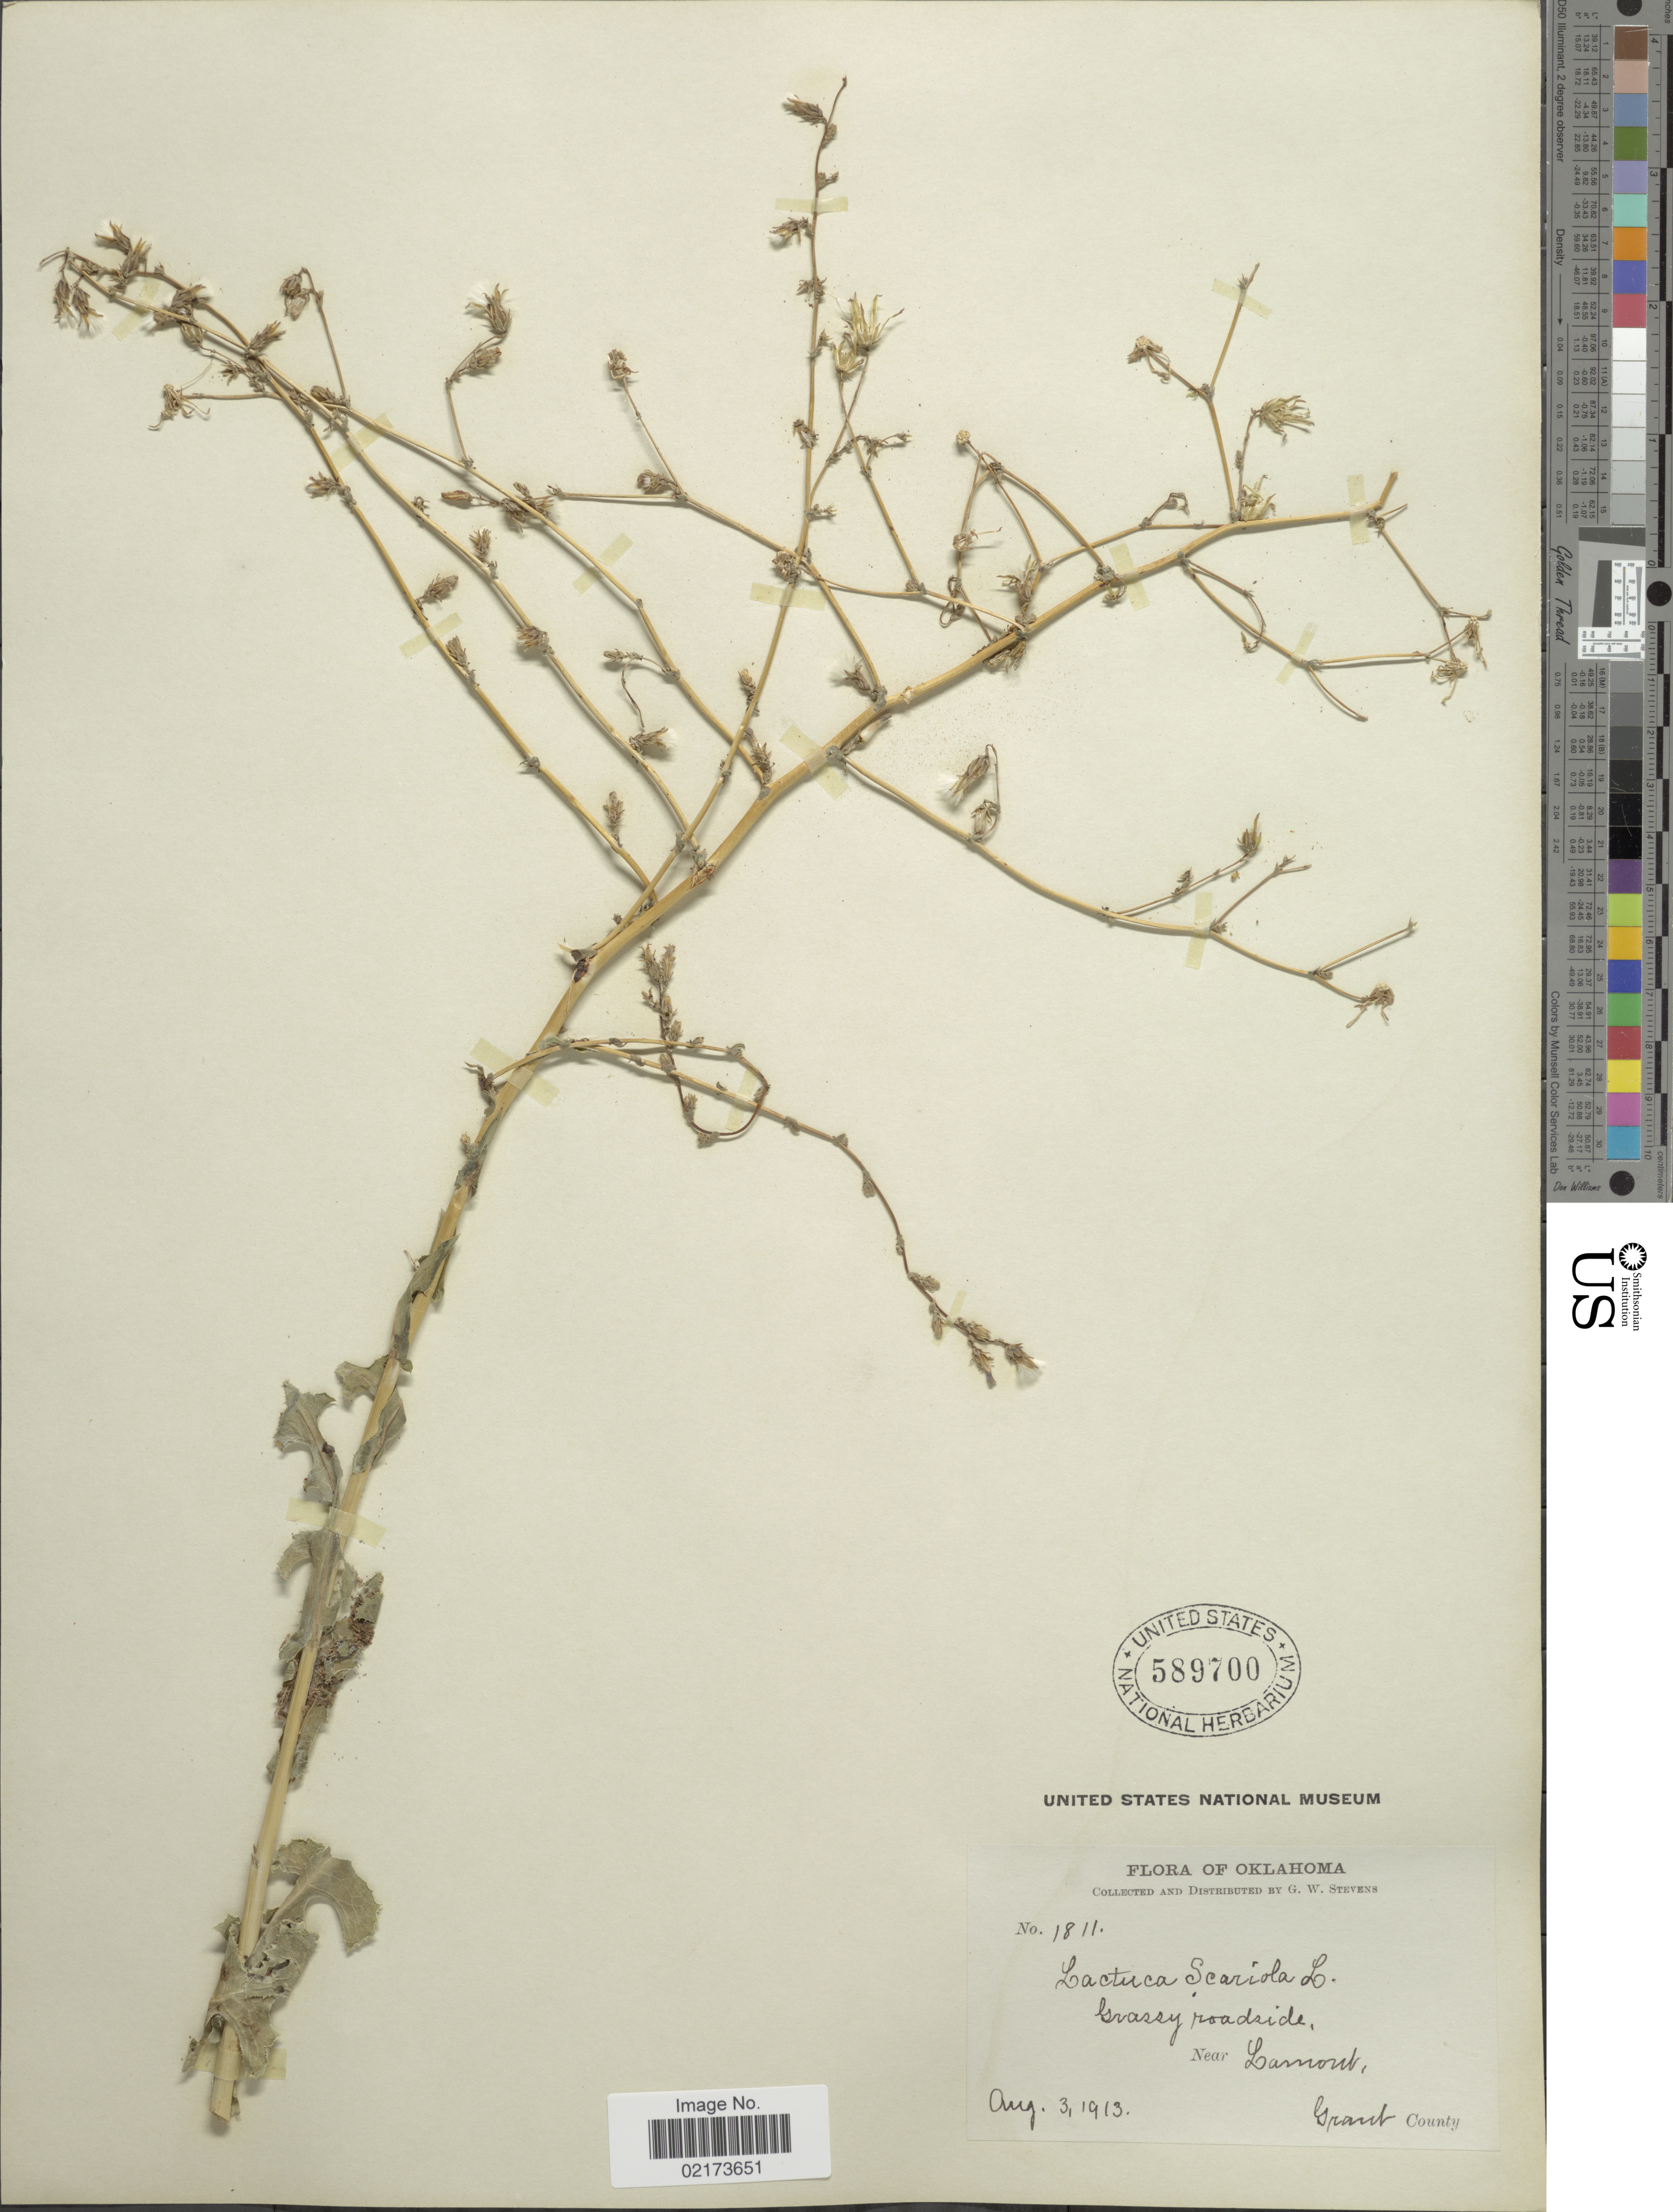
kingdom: Plantae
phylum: Tracheophyta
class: Magnoliopsida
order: Asterales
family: Asteraceae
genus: Lactuca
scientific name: Lactuca serriola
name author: L.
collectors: G. W. Stevens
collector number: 1811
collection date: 1913-08-03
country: United States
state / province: Oklahoma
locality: Near Larmont, Grant County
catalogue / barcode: US 589700